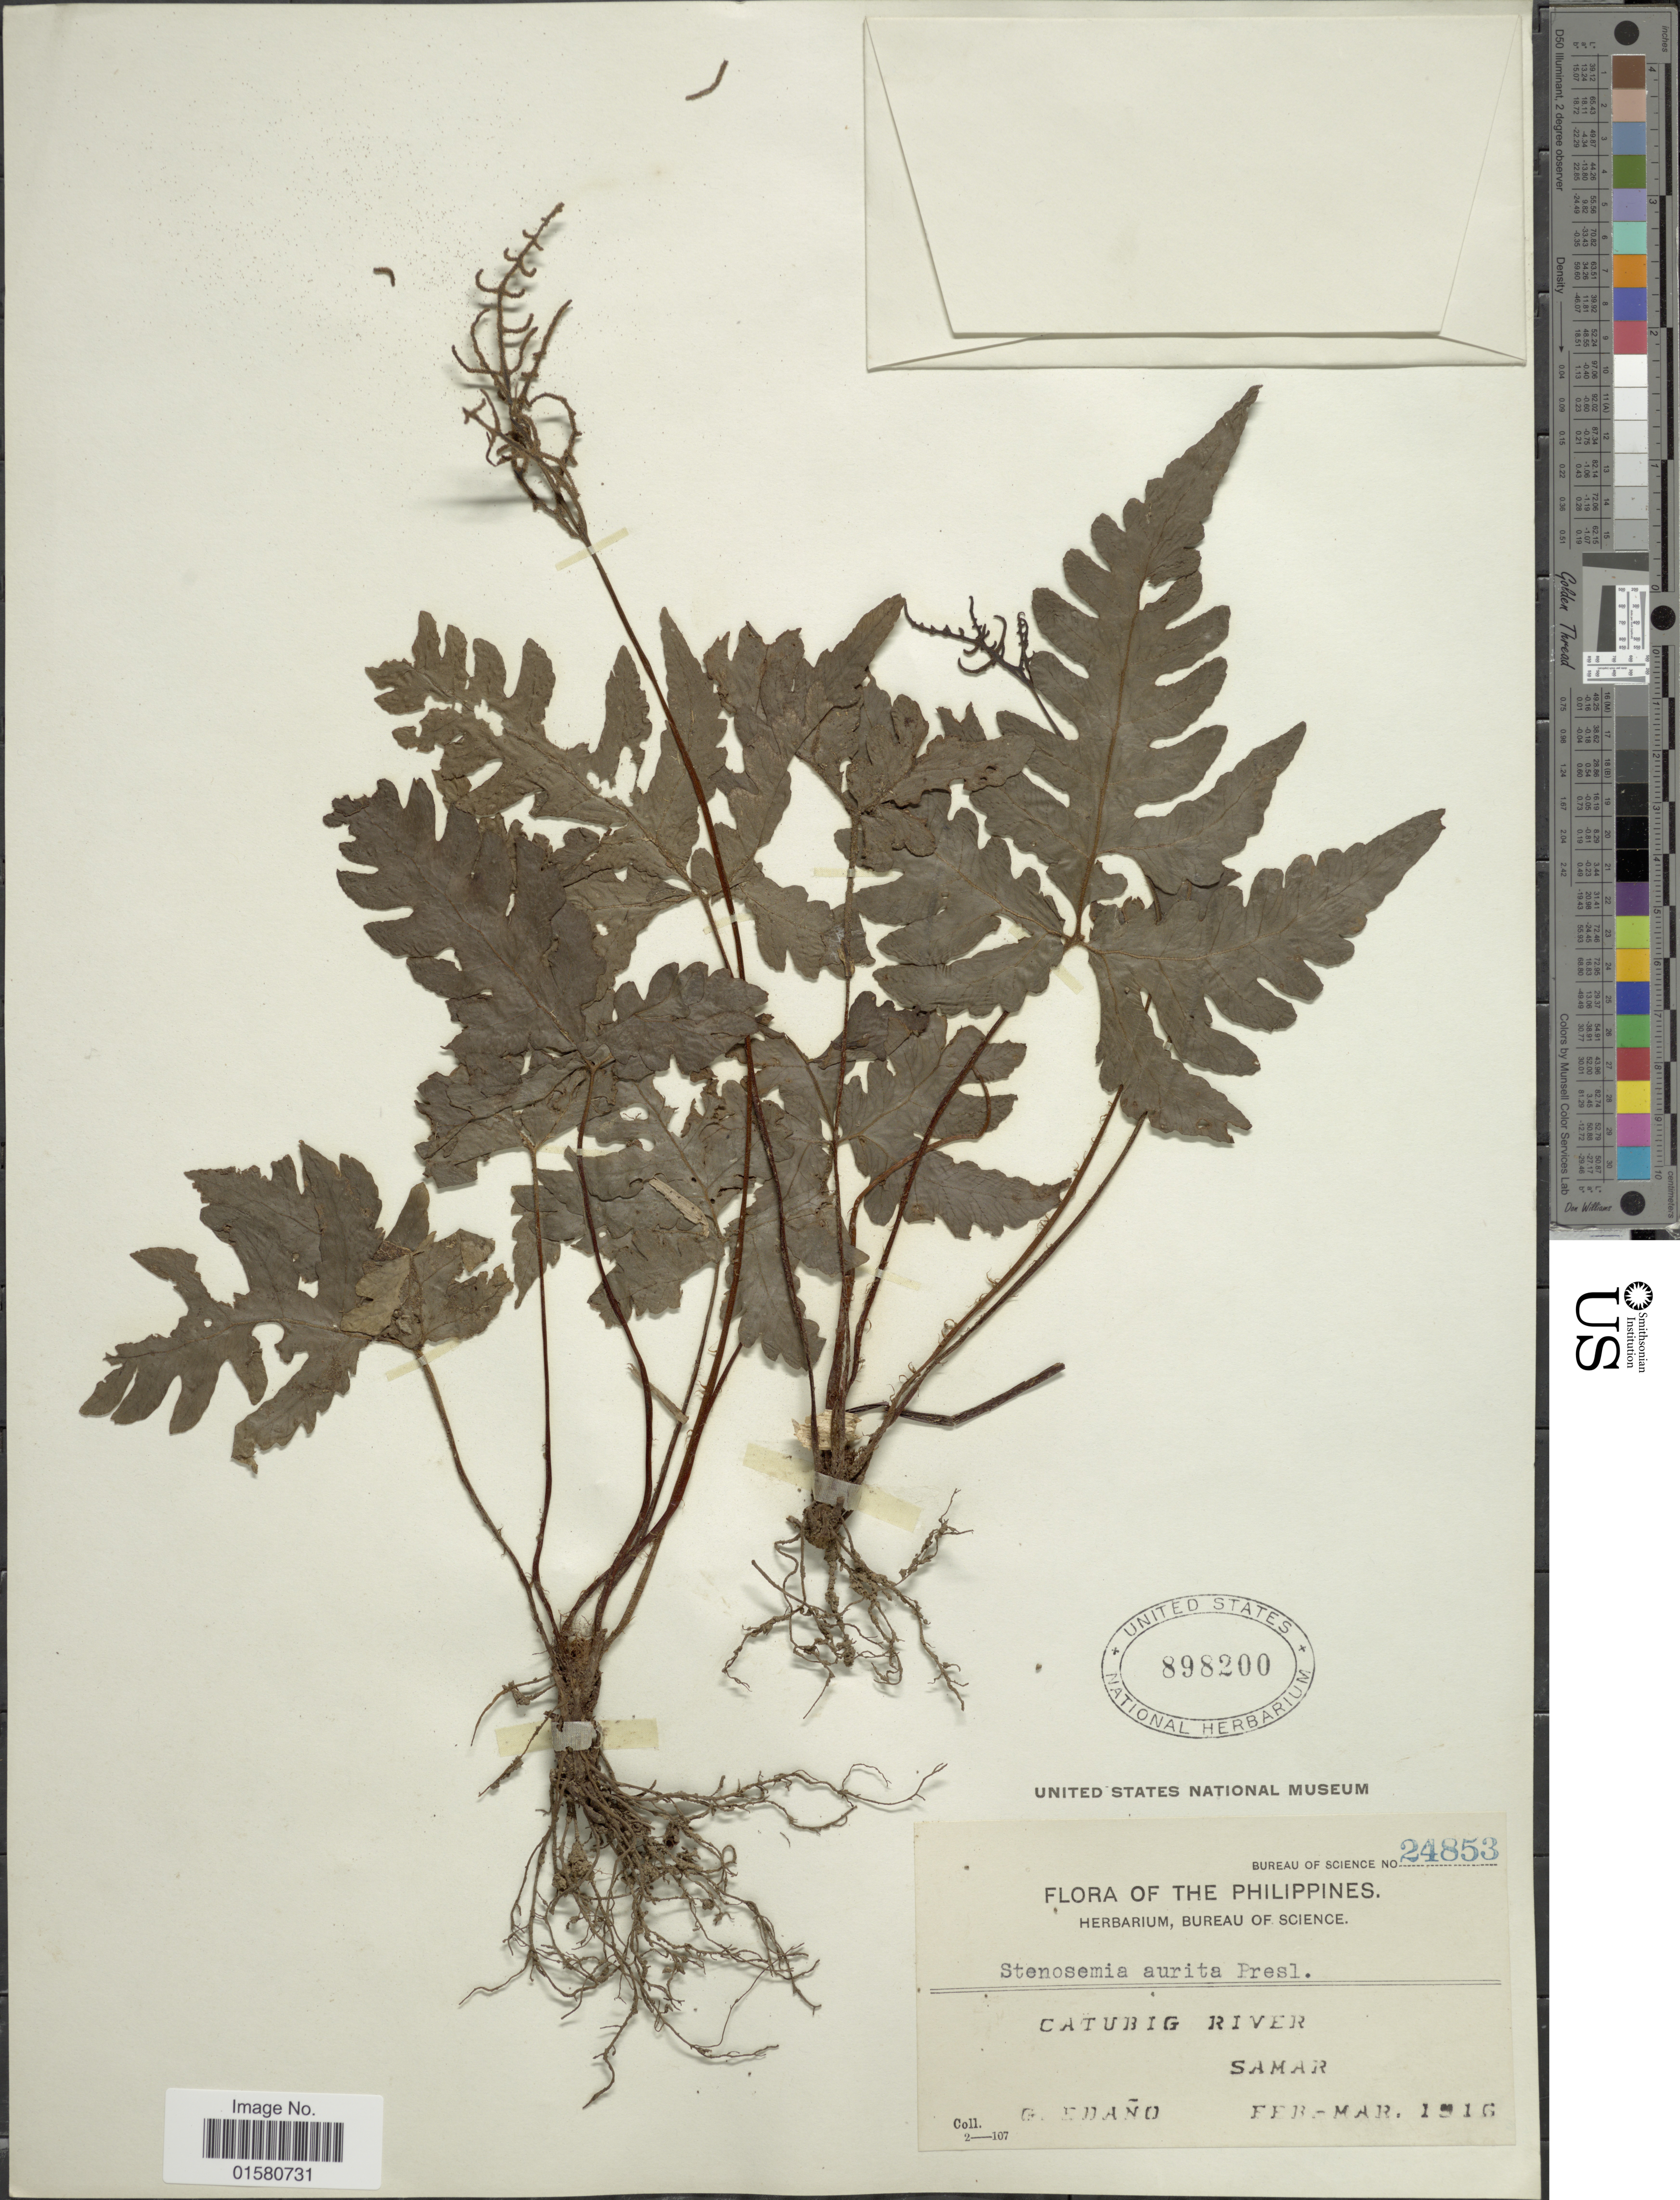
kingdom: Plantae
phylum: Tracheophyta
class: Polypodiopsida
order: Polypodiales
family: Tectariaceae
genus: Tectaria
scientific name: Tectaria aurita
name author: (Sw.) Chandra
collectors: G. Edaño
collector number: Bureau of Science 24853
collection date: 1916-02/1916-03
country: Philippines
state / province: Eastern Visayas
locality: Catubig River, Samar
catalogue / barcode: US 898200